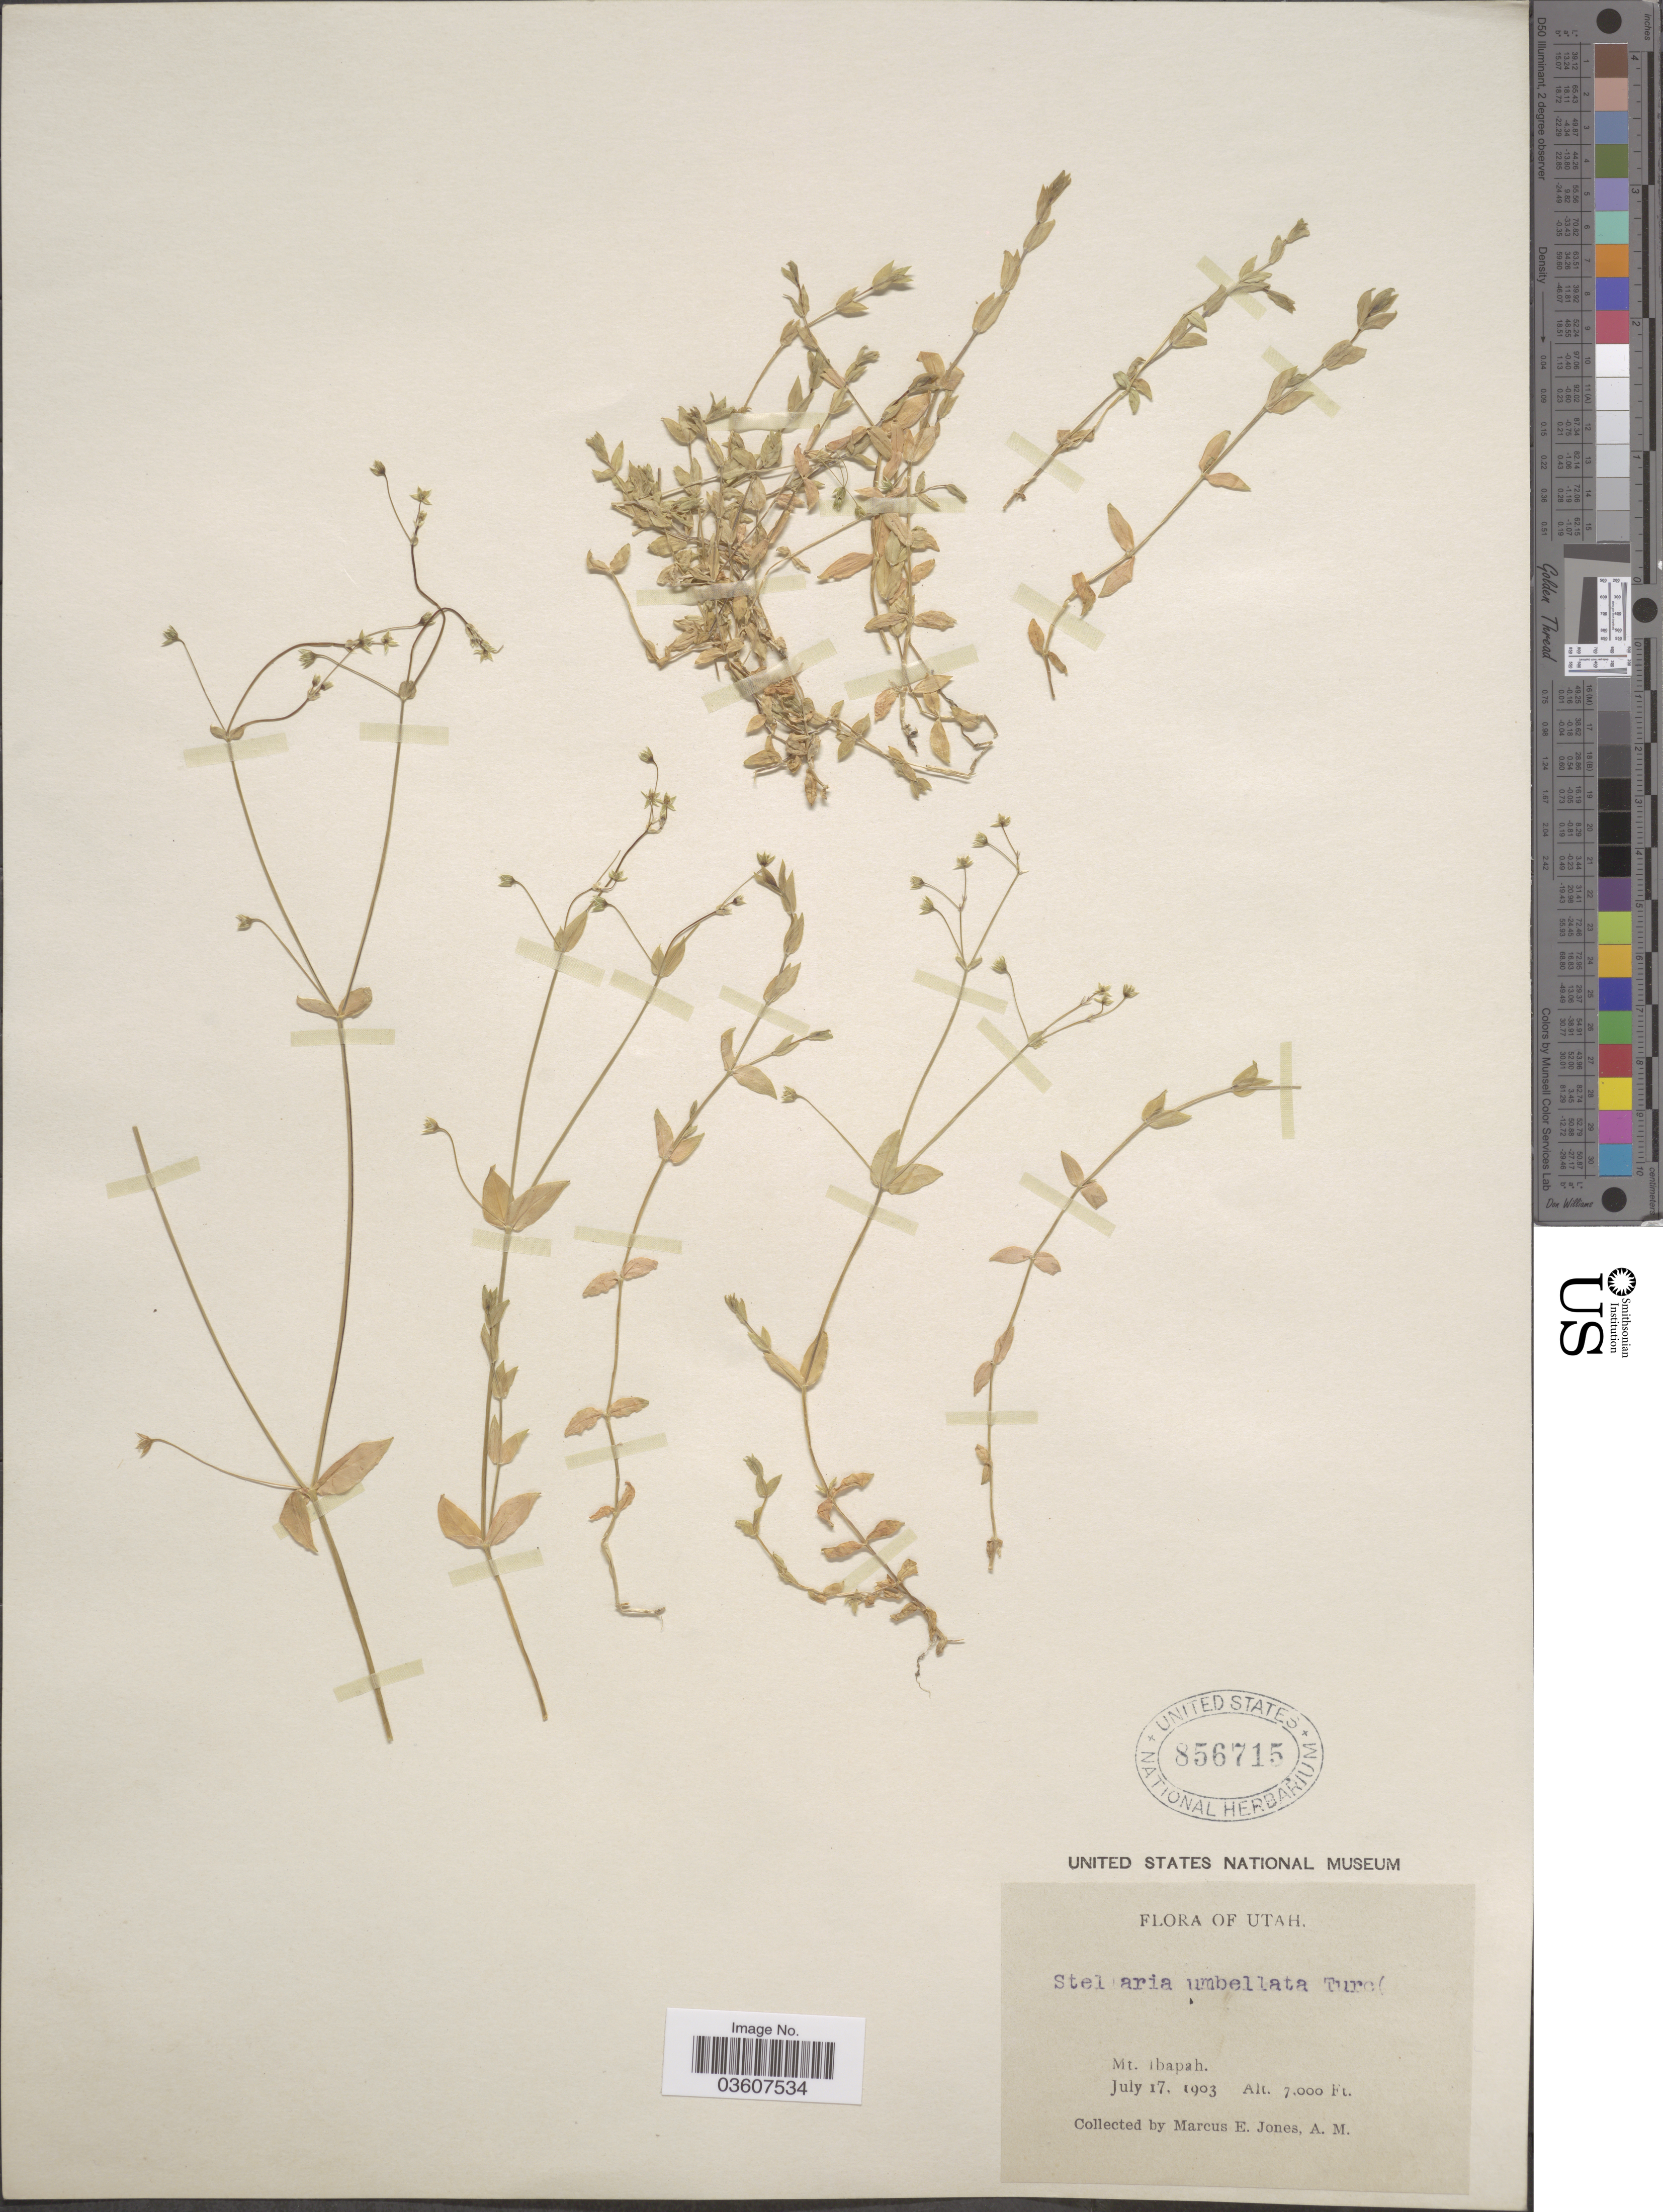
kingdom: Plantae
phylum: Tracheophyta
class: Magnoliopsida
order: Caryophyllales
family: Caryophyllaceae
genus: Stellaria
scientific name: Stellaria umbellata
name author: Turcz.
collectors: M. E. Jones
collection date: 1903-07-17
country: United States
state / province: Utah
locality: Mt. Ibapah.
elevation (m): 2134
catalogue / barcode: US 856715